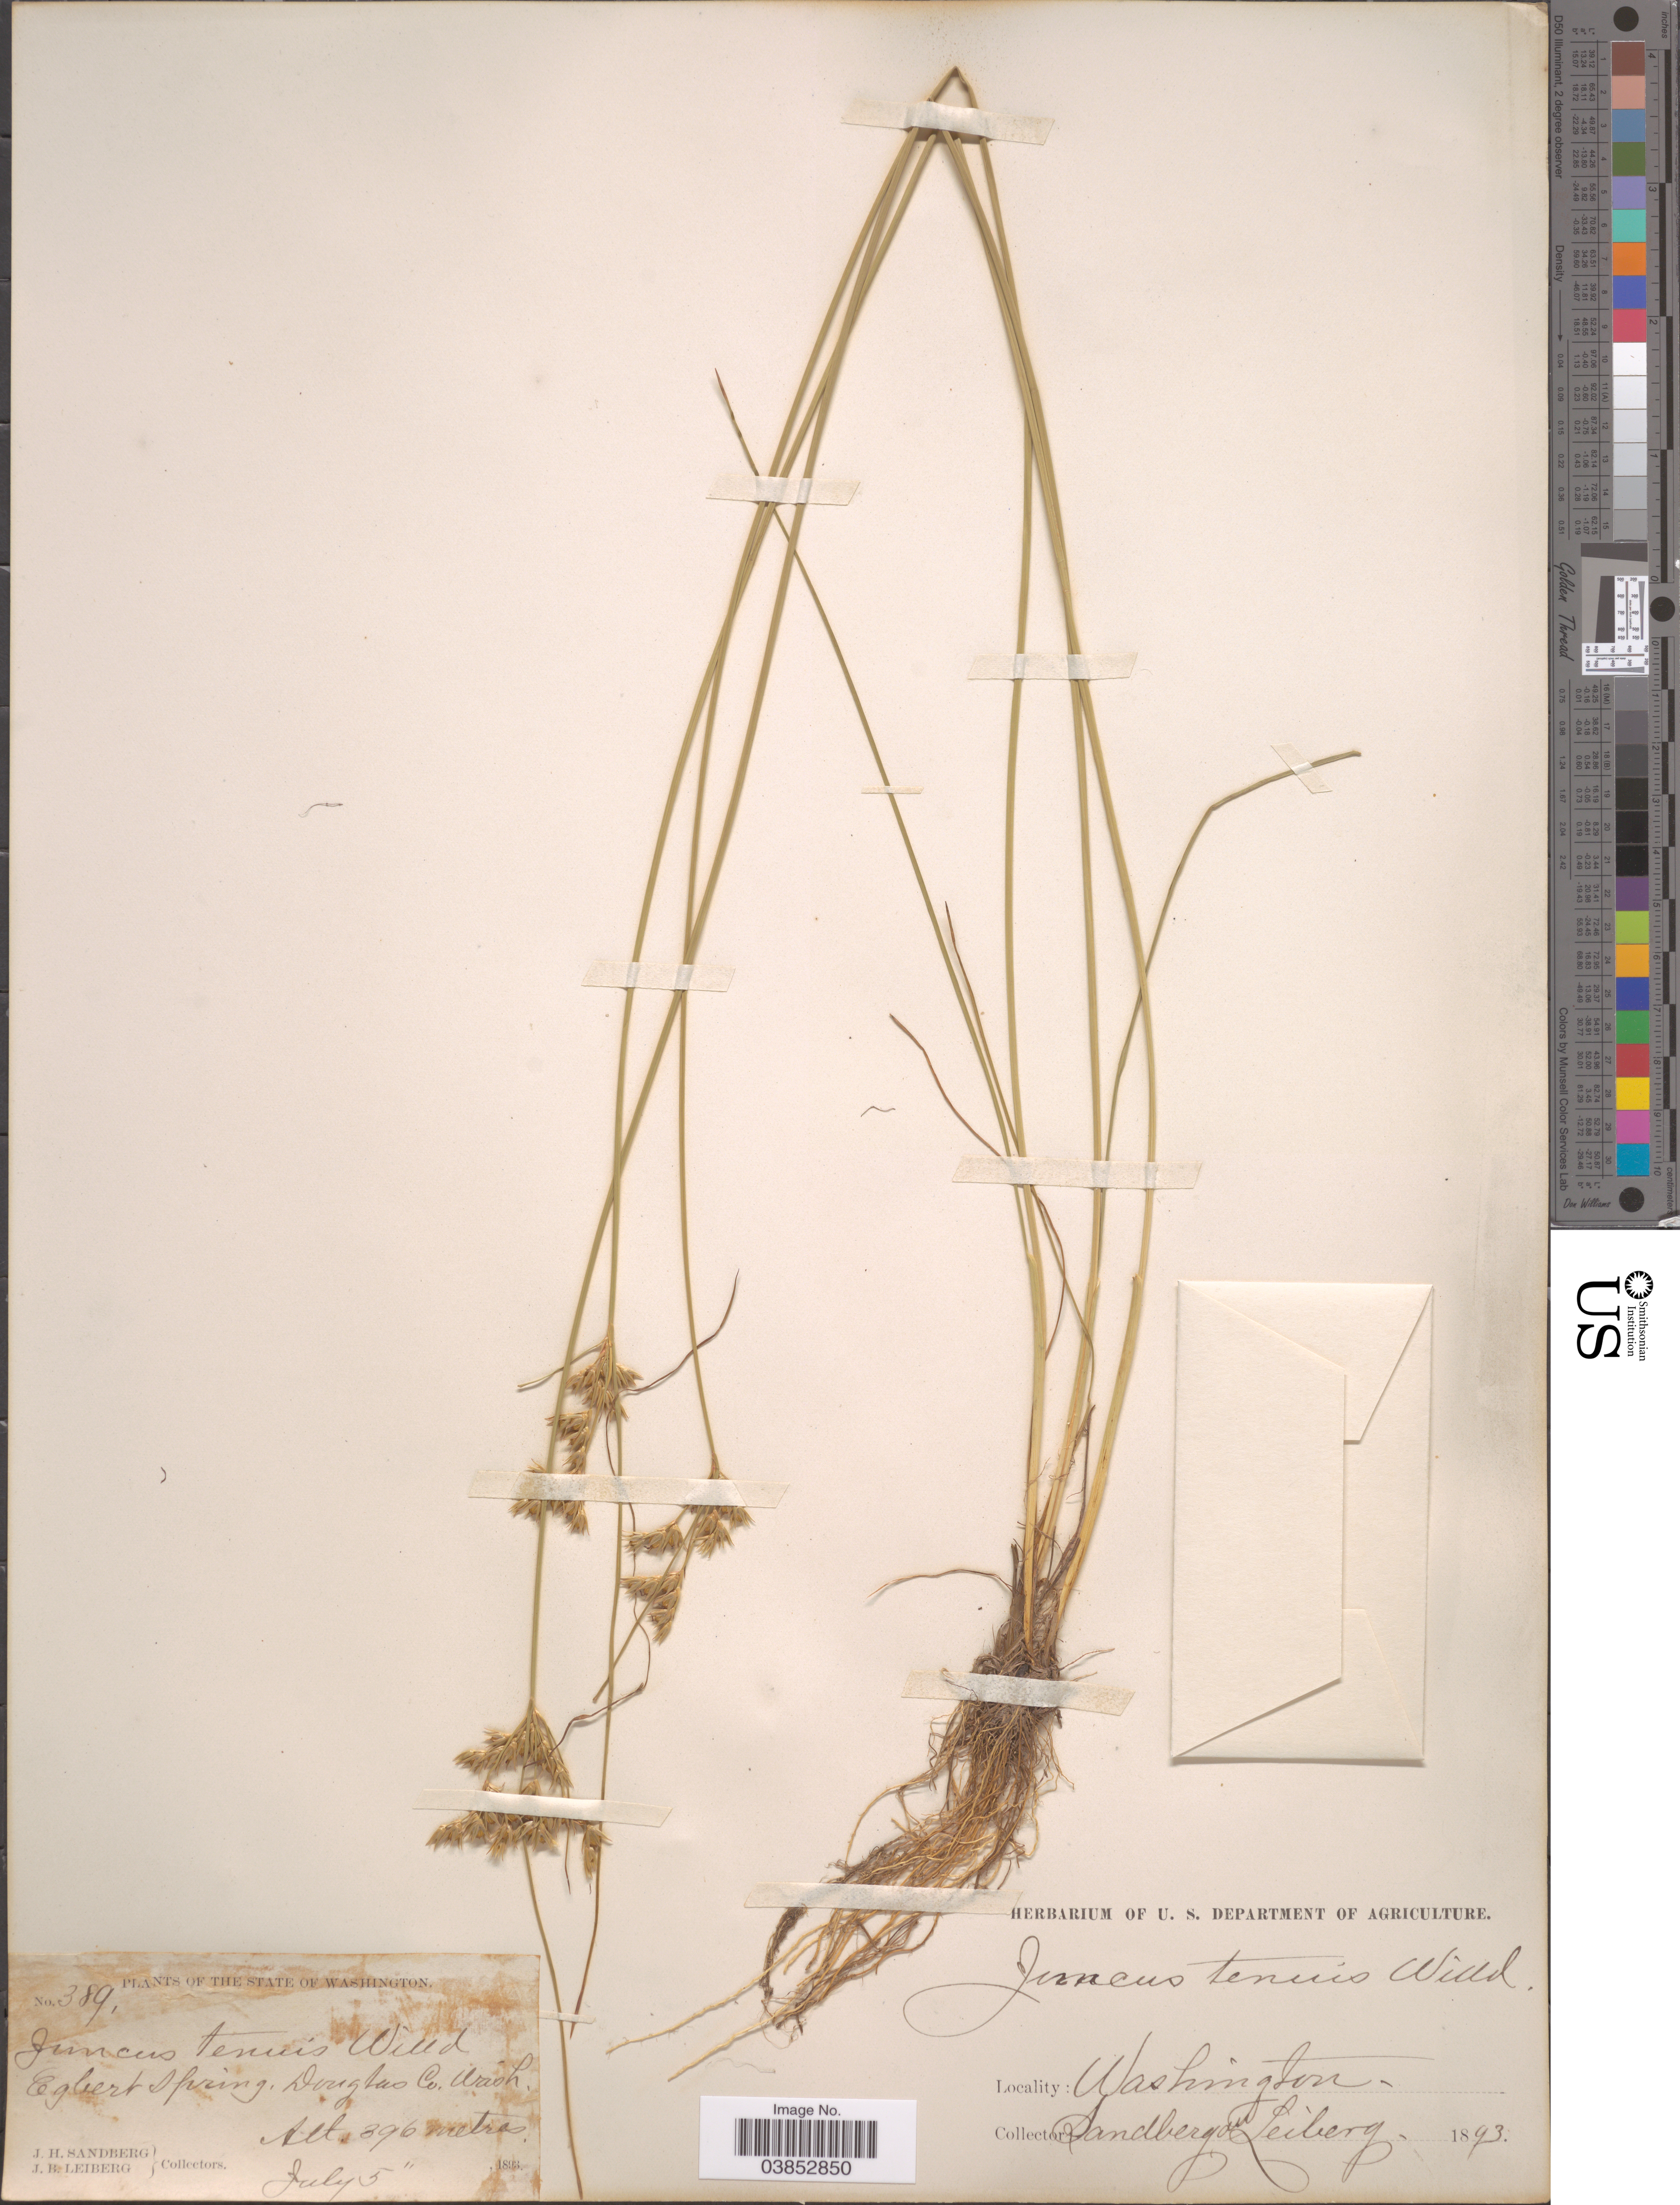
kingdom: Plantae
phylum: Tracheophyta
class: Liliopsida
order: Poales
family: Juncaceae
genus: Juncus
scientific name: Juncus dudleyi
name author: Wiegand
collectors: J. H. Sandberg & J. B. Leiberg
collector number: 389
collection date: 1893-07-05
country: United States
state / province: Washington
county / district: Douglas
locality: Egbert Spring. Douglas Co.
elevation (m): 396